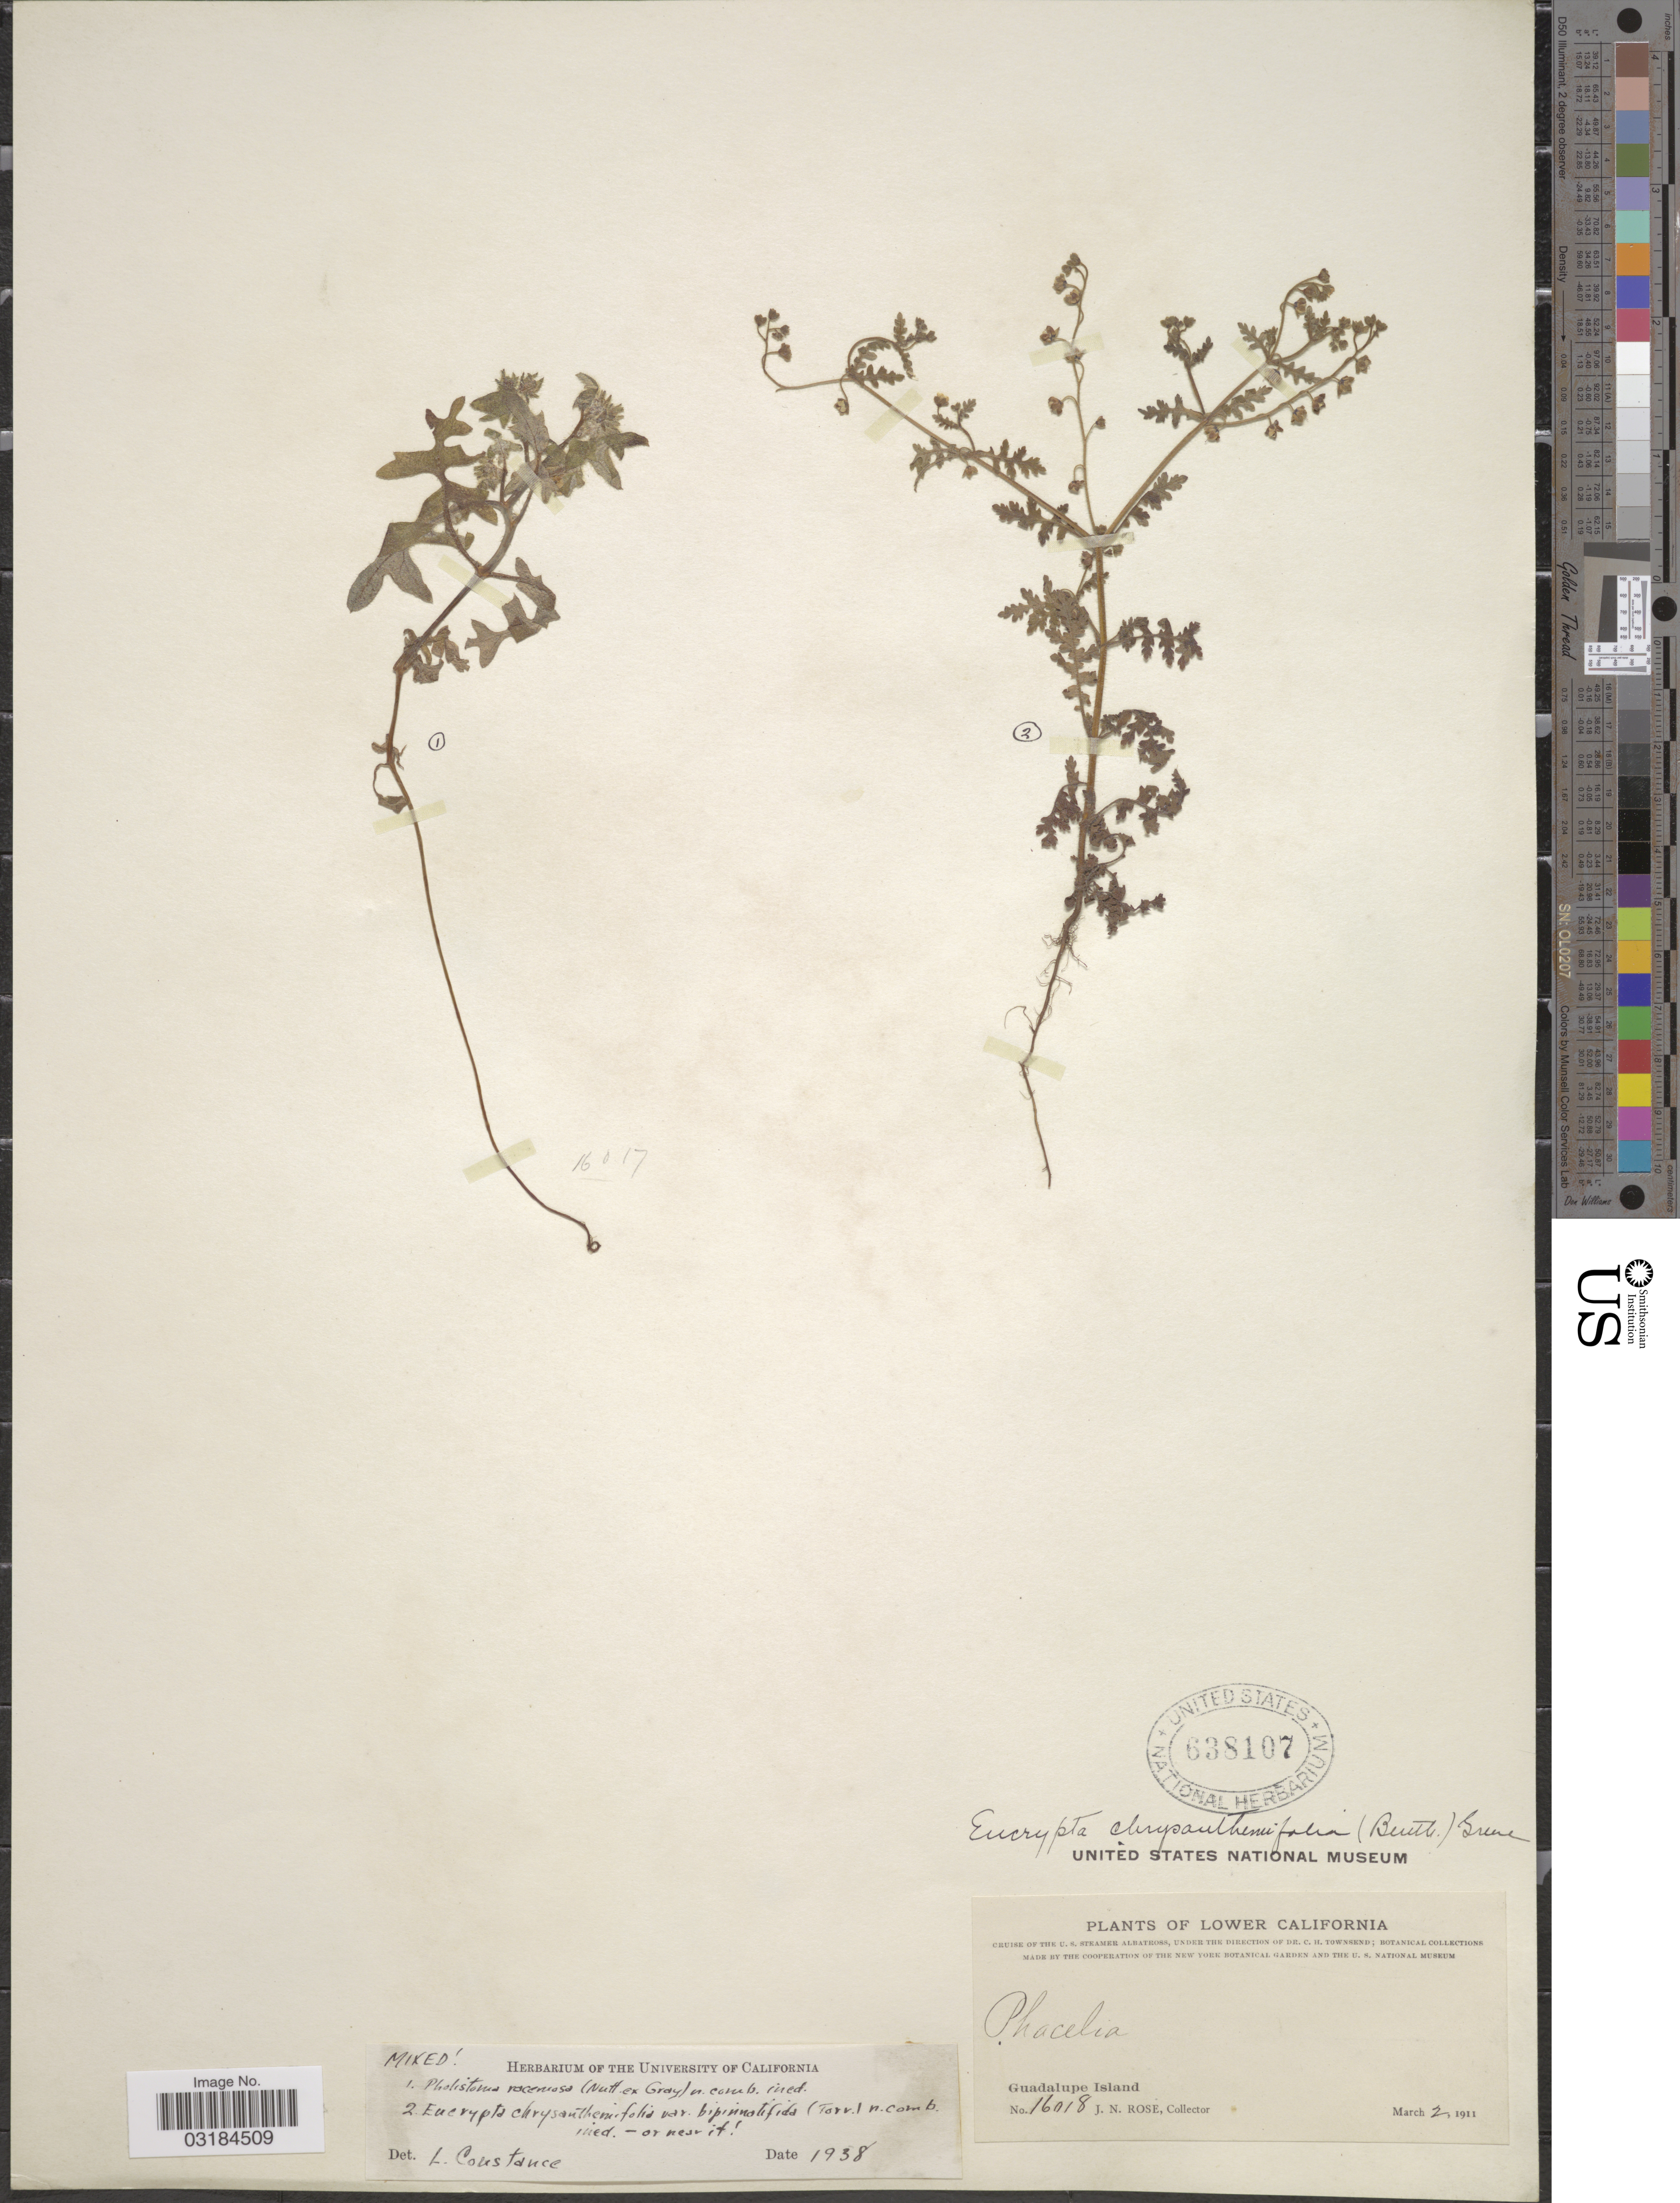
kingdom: Plantae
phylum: Tracheophyta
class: Magnoliopsida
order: Boraginales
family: Hydrophyllaceae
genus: Eucrypta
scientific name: Eucrypta chrysanthemifolia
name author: (Benth.) Greene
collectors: J. N. Rose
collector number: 16018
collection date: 1911-03-02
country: Mexico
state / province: Baja California Norte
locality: Lower California. Guadalupe Island.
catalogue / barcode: US 638107